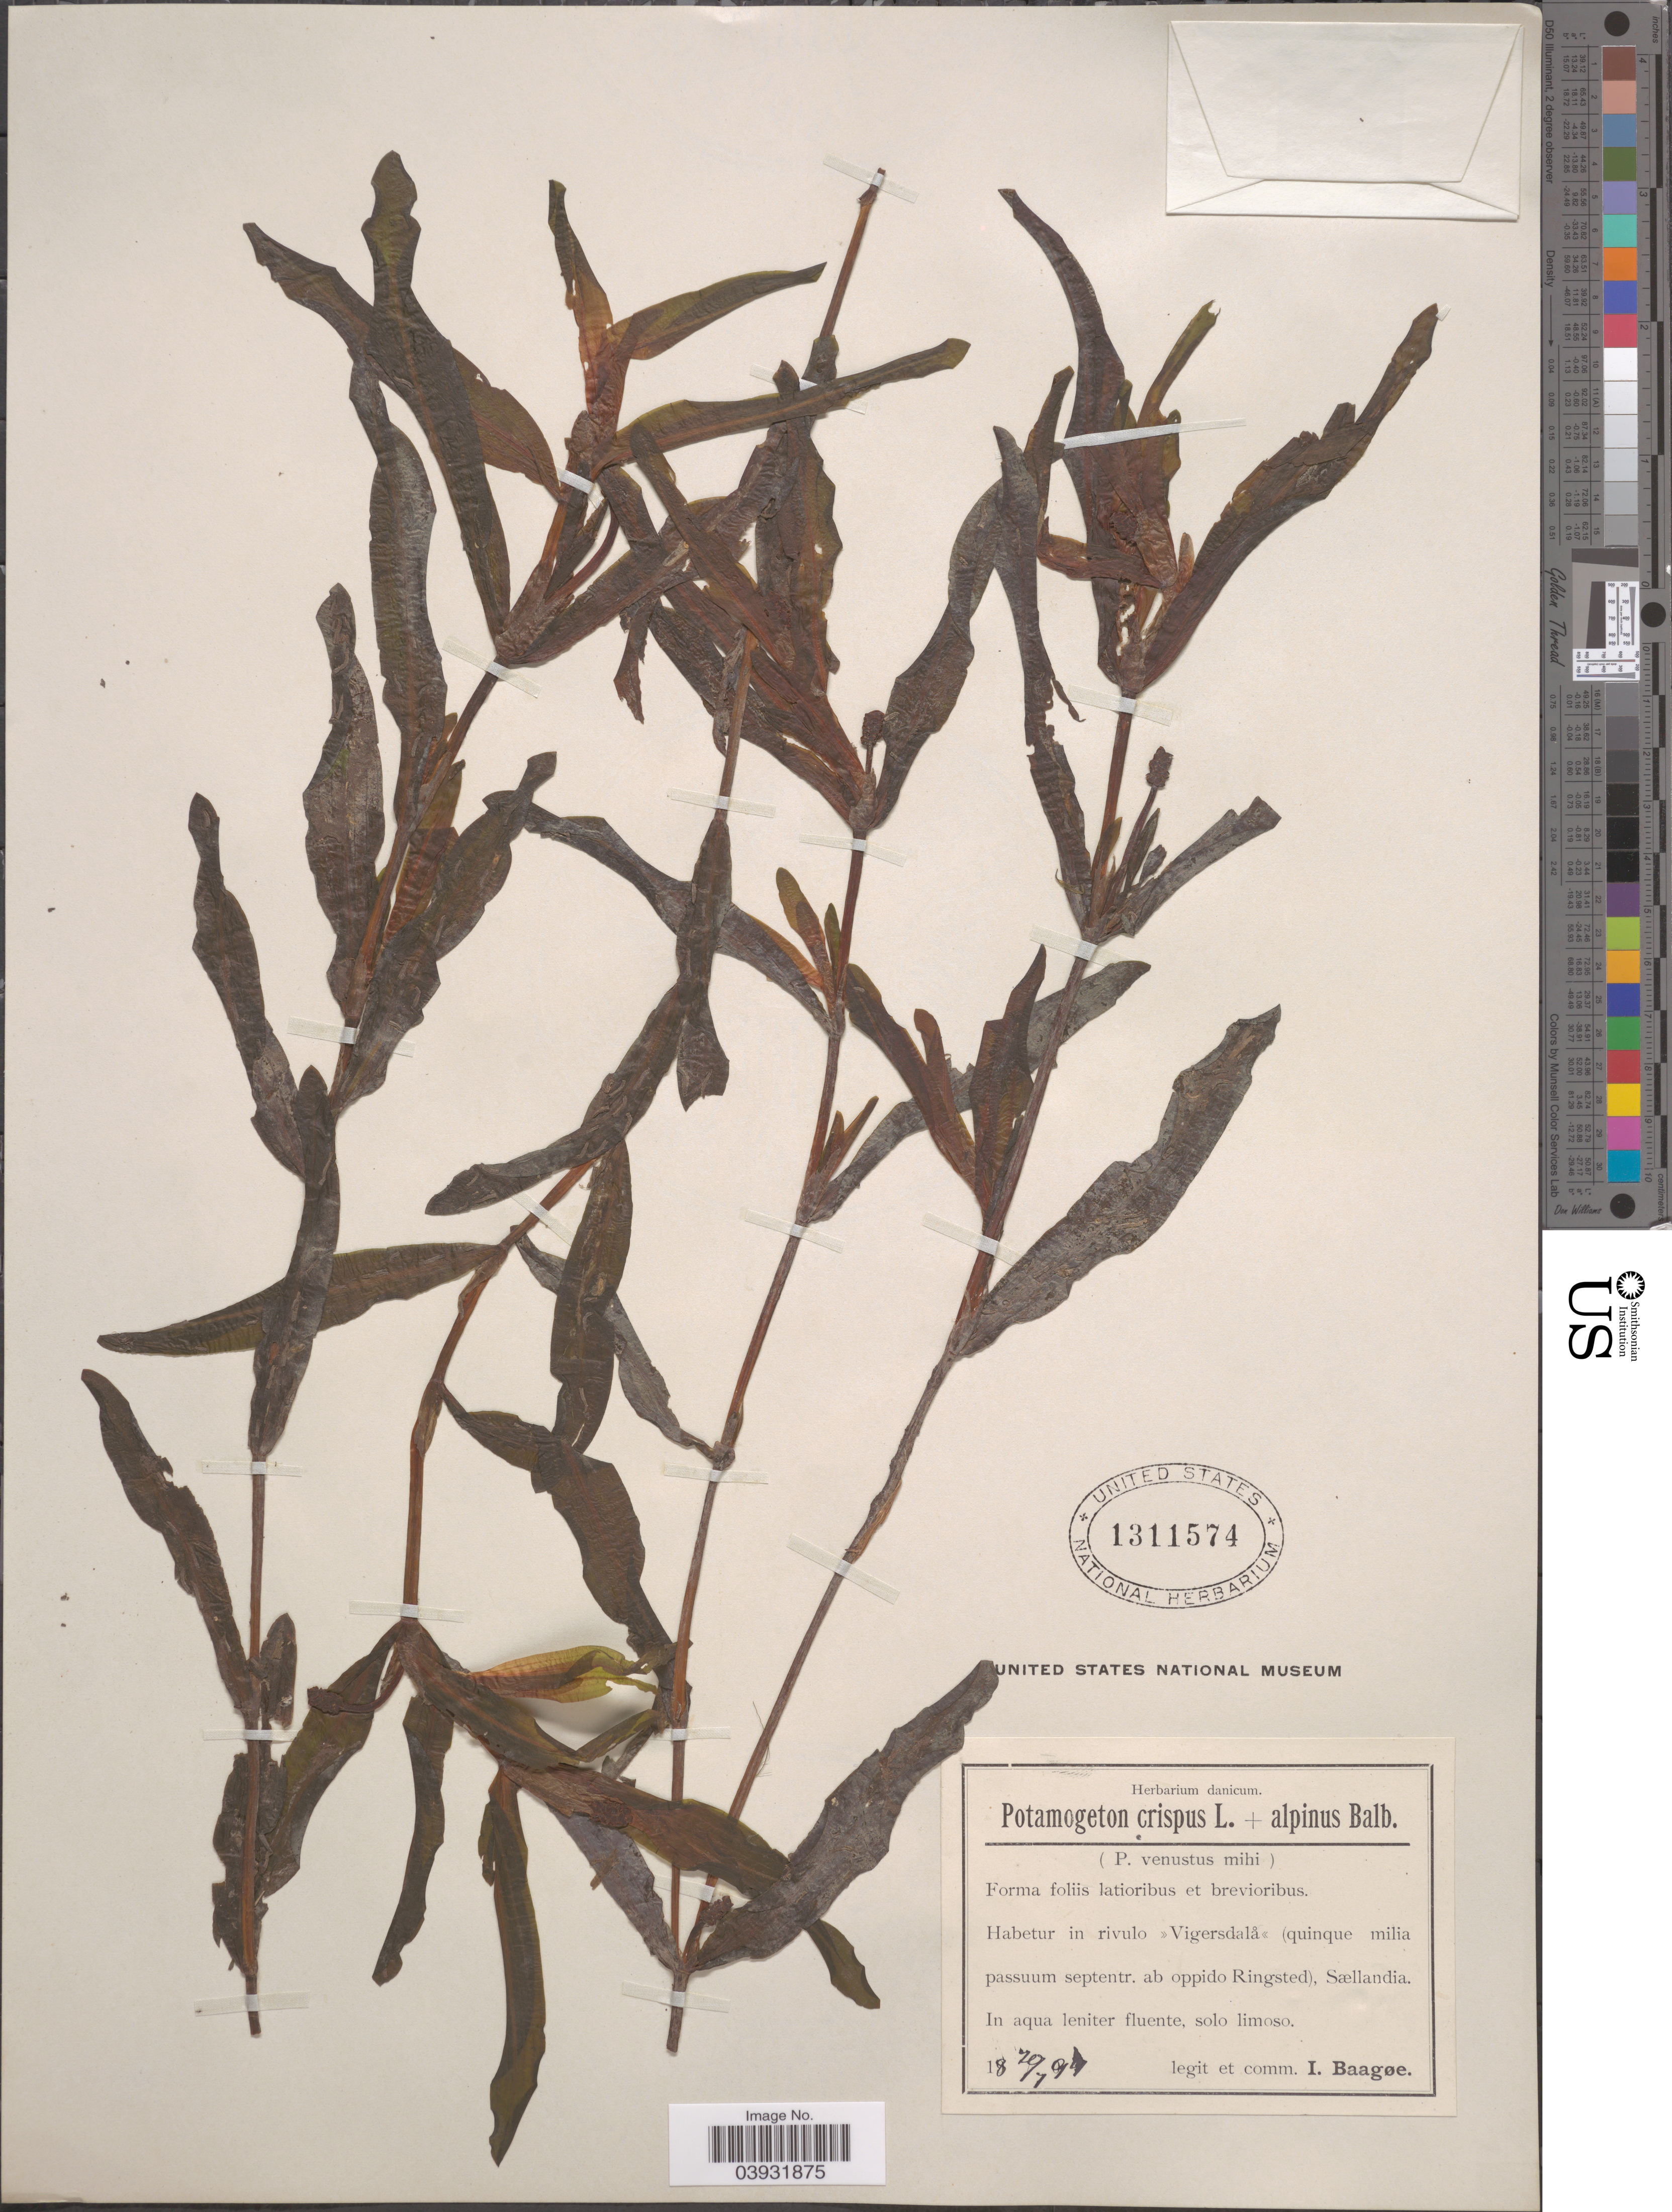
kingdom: Plantae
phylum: Tracheophyta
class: Liliopsida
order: Alismatales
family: Potamogetonaceae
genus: Potamogeton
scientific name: Potamogeton crispus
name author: L.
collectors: I. Baagøe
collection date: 1894-07-20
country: Denmark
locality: »Vigersdalå« (quinque milia passuum septentr. ab oppido Ringsted), Sællandia.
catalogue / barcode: US 1311574